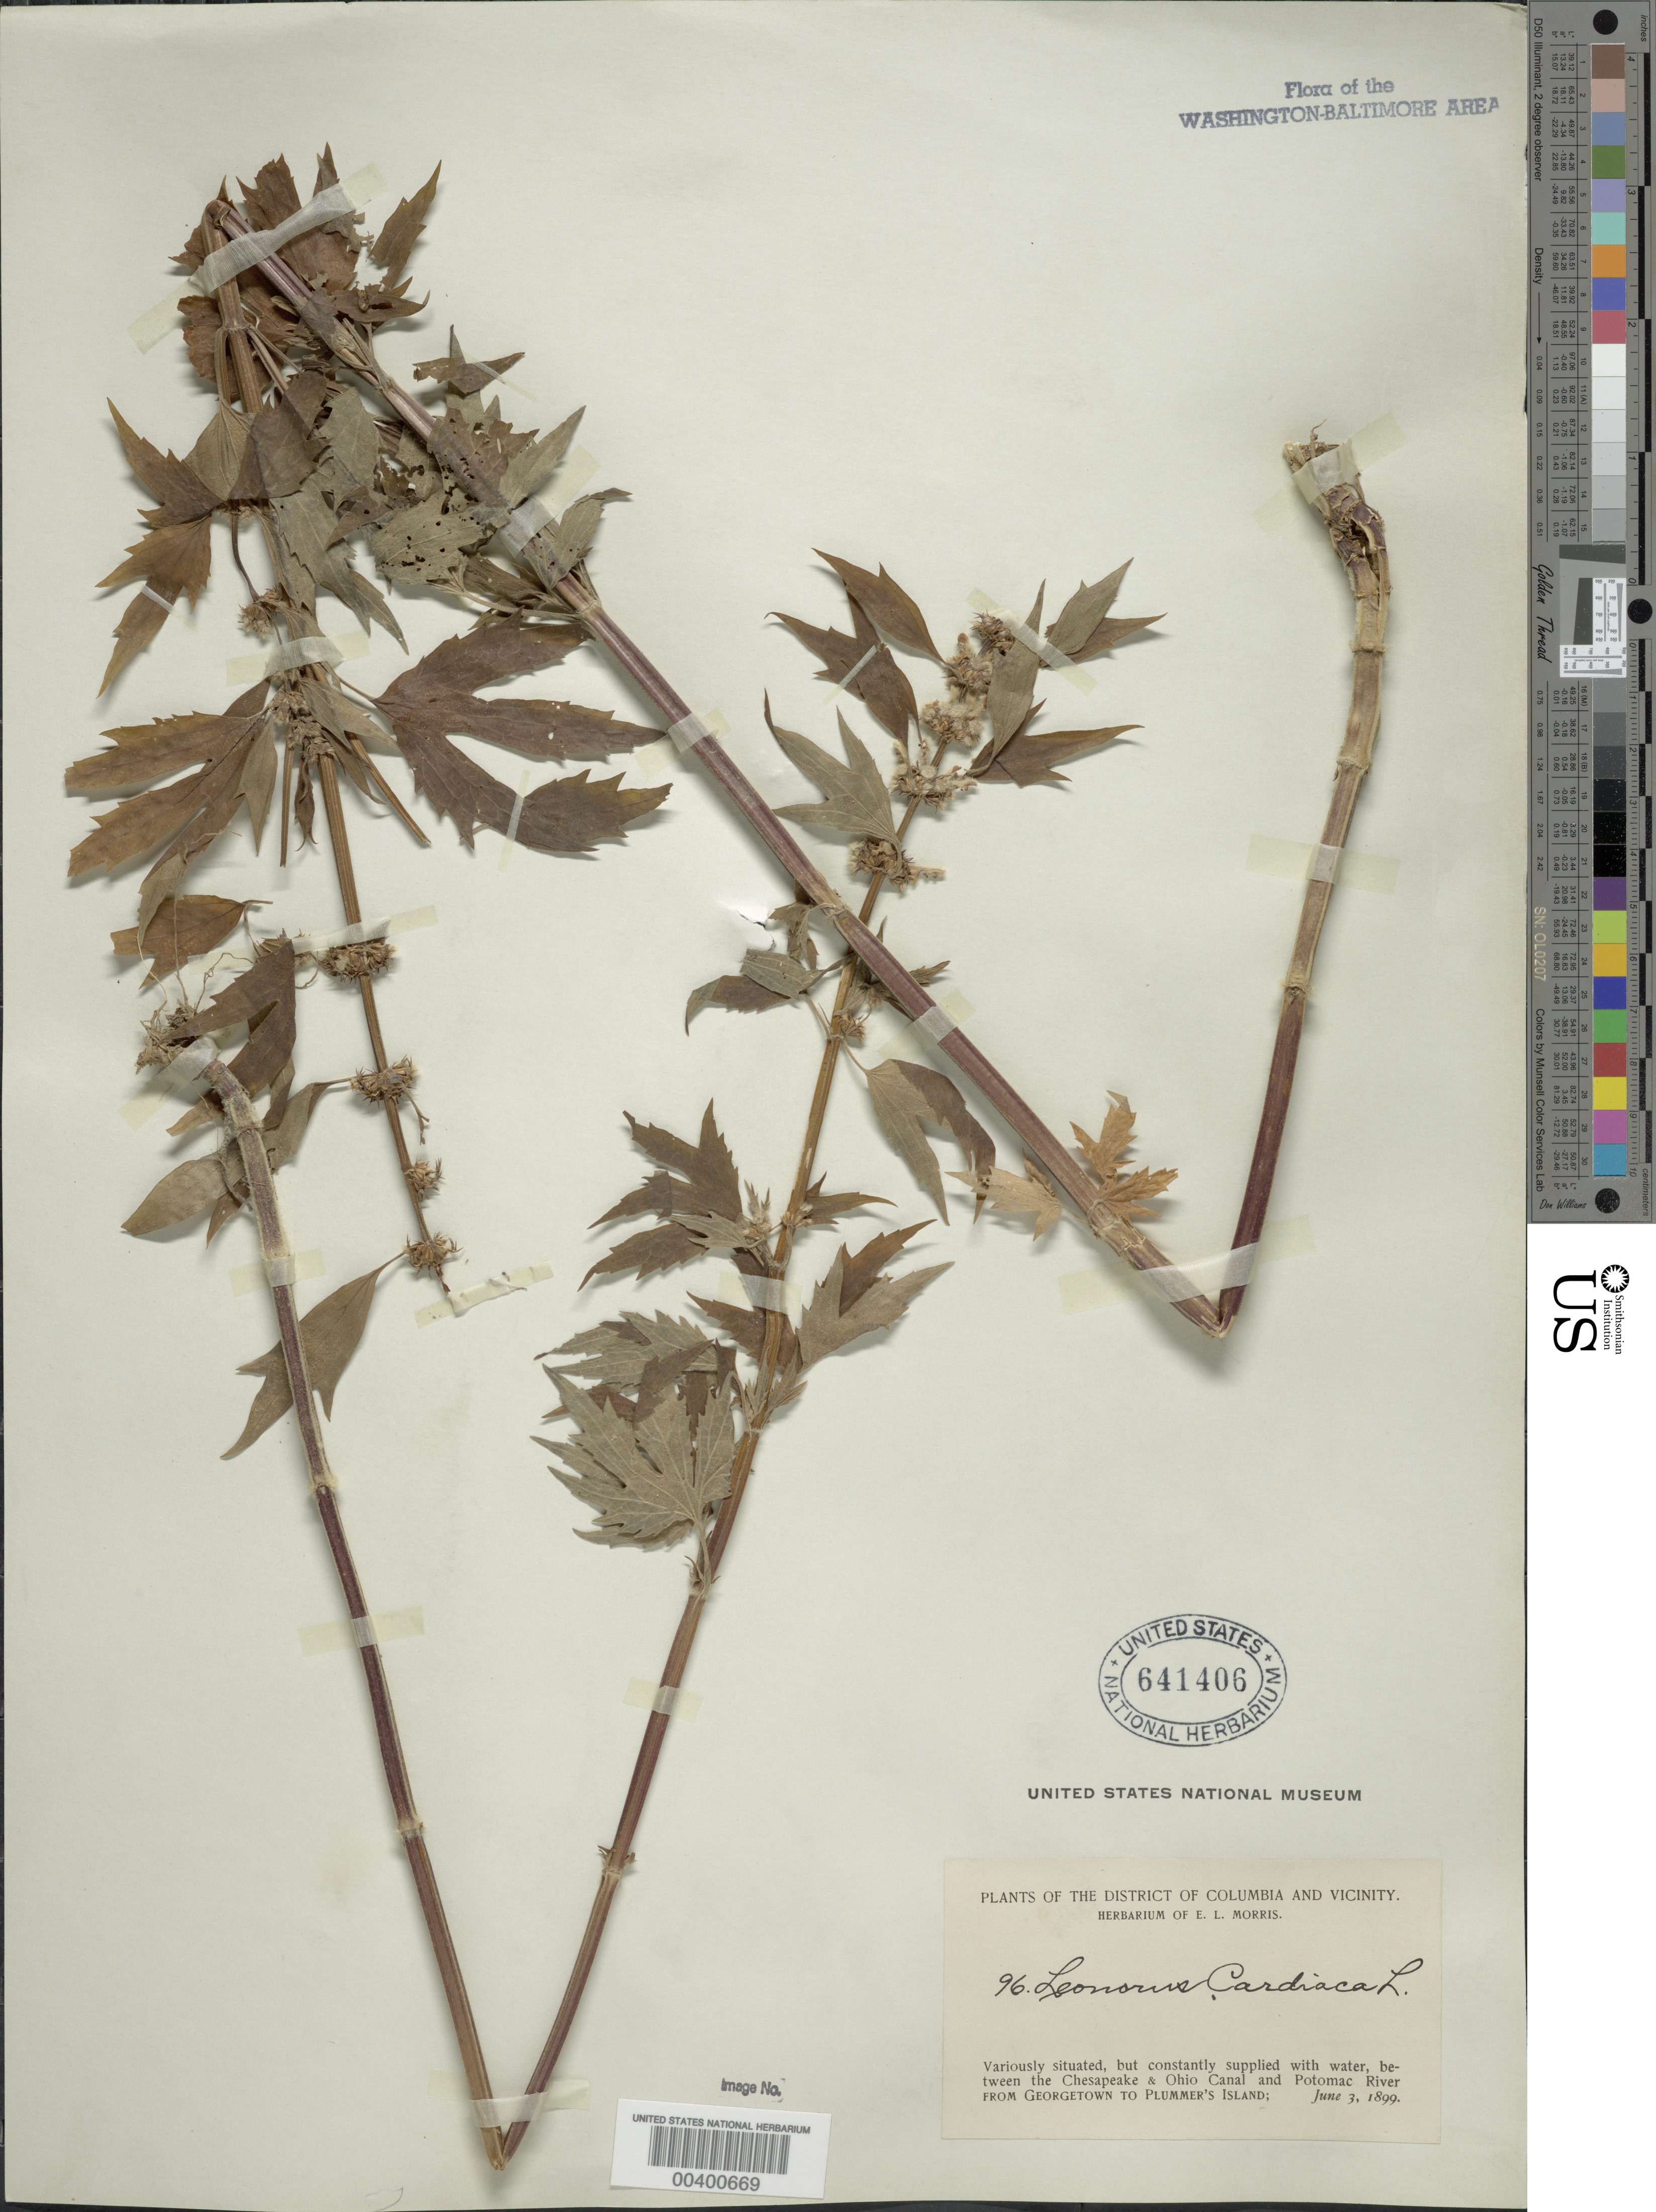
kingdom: Plantae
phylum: Tracheophyta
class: Magnoliopsida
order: Lamiales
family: Lamiaceae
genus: Leonurus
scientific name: Leonurus cardiaca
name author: L.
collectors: E. L. Morris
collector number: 96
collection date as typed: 03 Jun 1899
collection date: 1899-06-03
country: United States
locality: From Georgetown to Plummers Island between C. & O. Canal and River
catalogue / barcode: US 641406